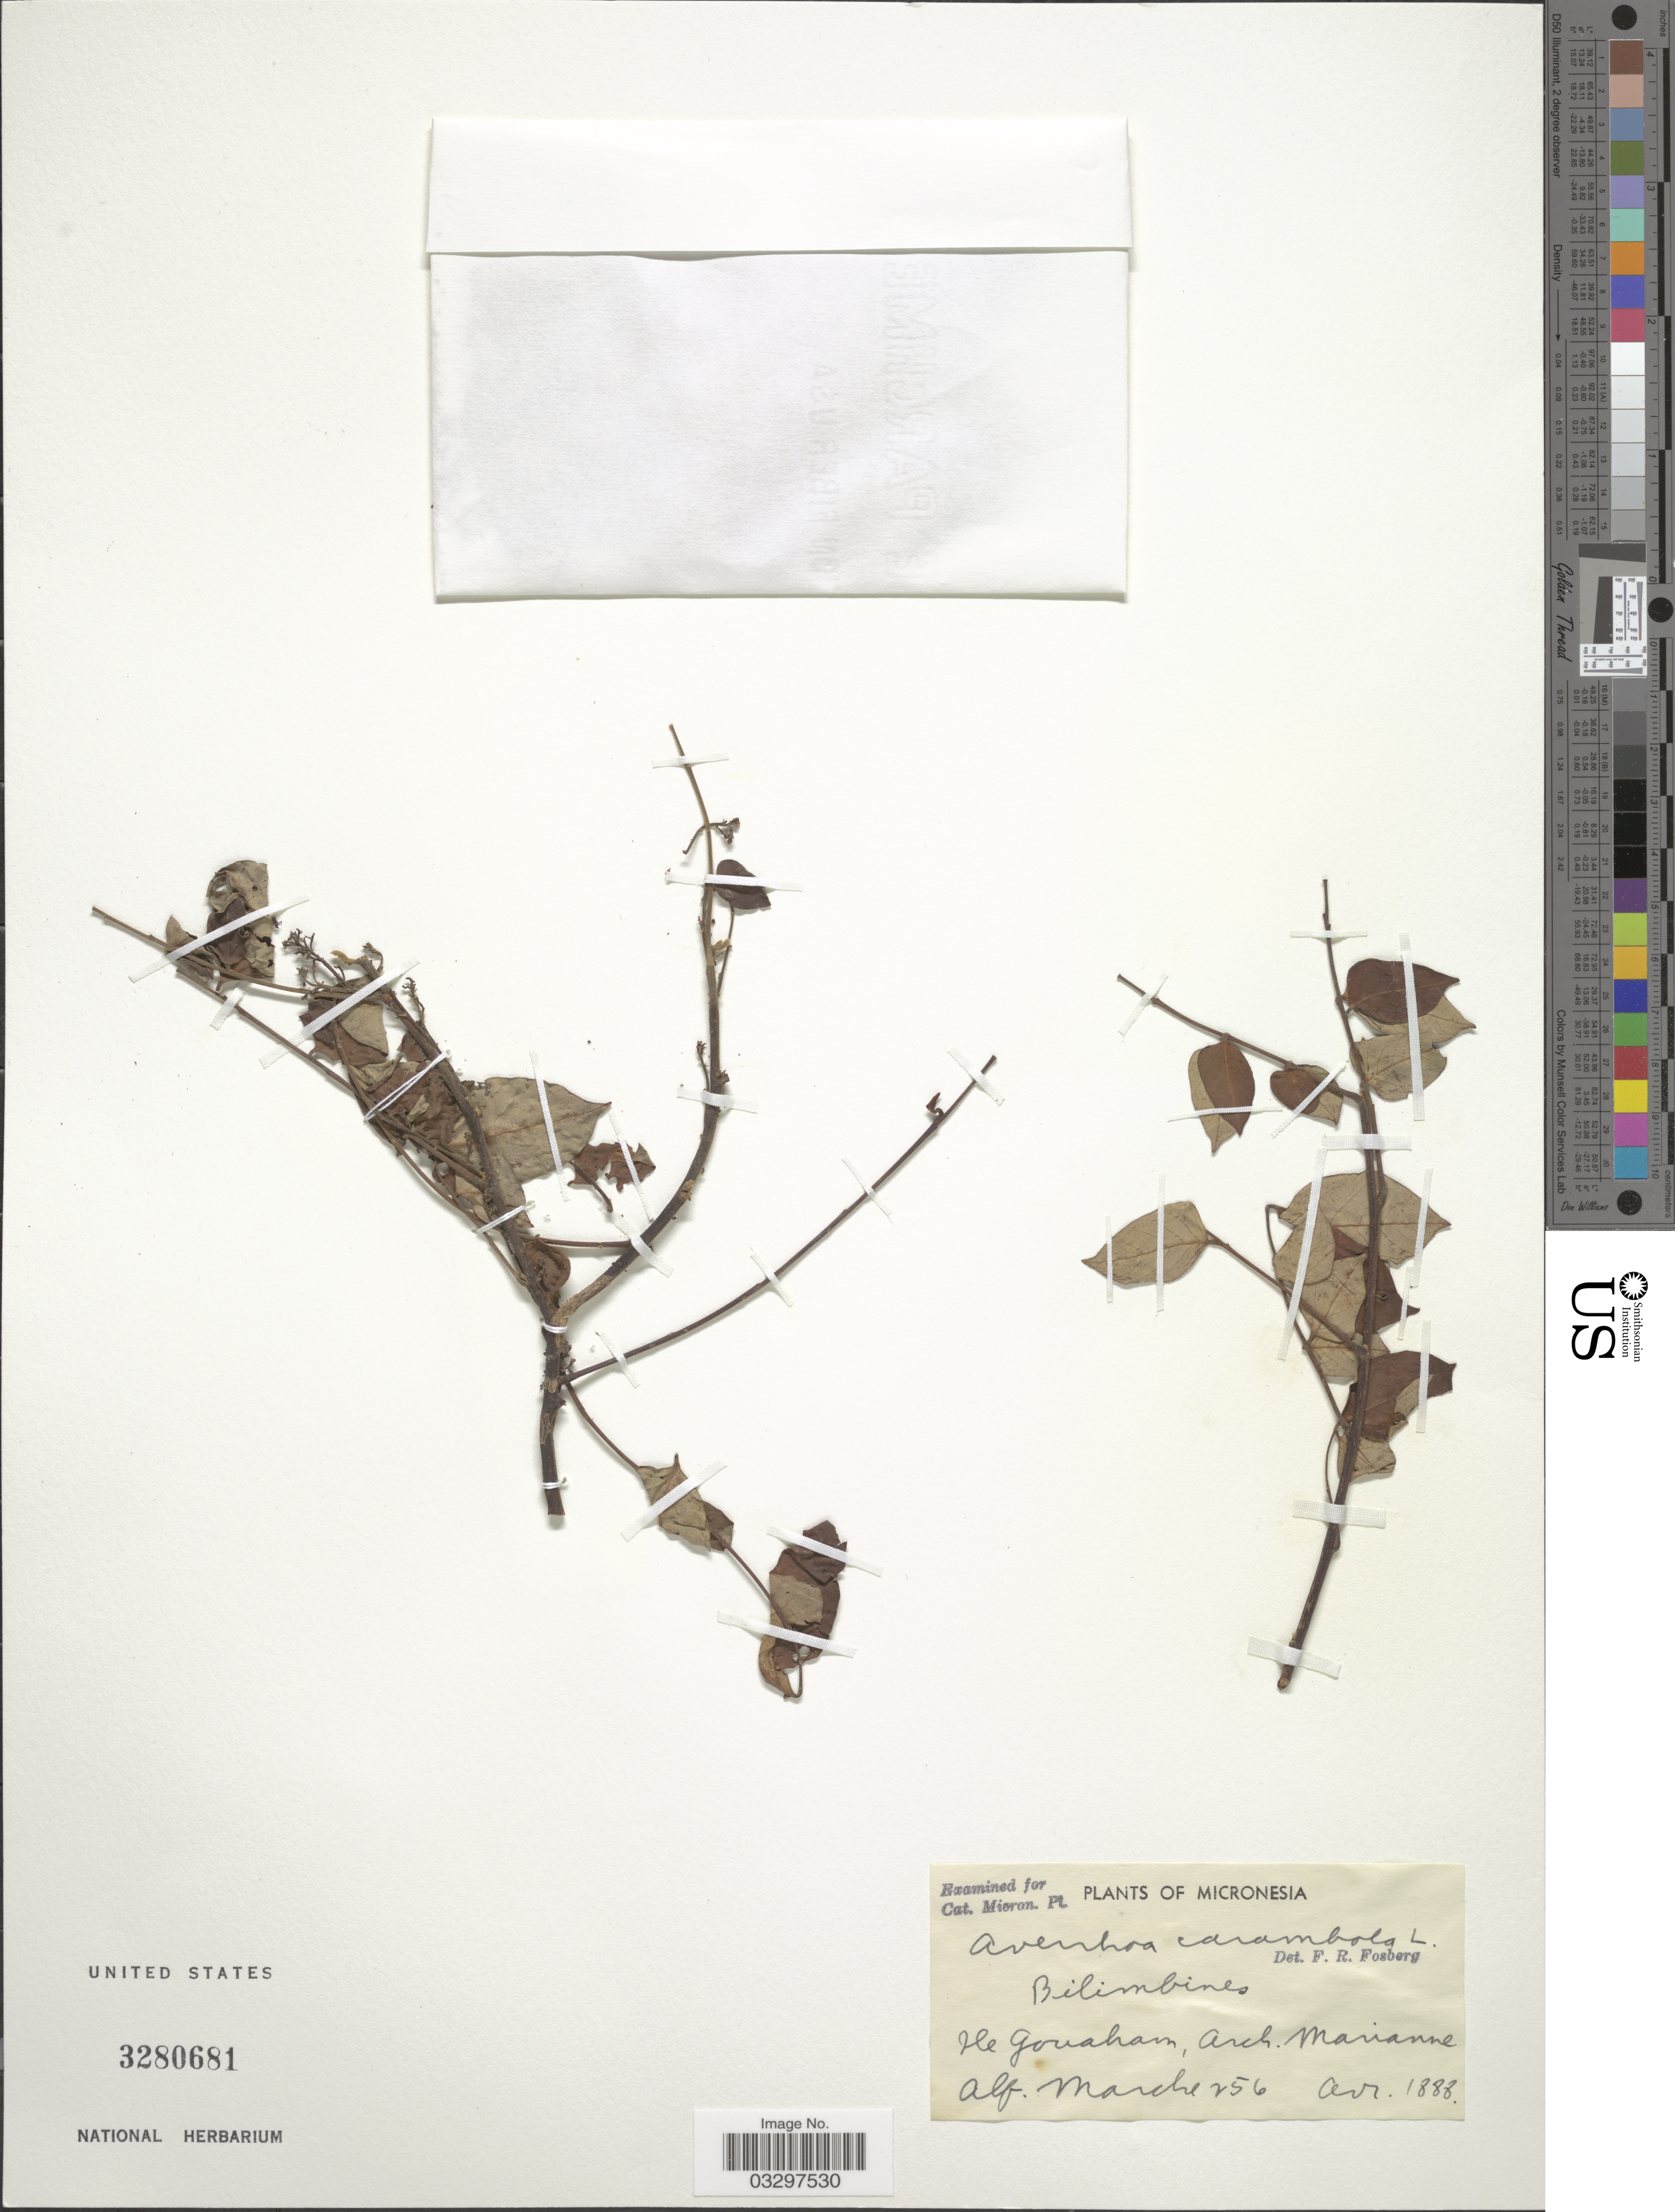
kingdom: Plantae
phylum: Tracheophyta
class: Magnoliopsida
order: Oxalidales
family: Oxalidaceae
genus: Averrhoa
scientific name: Averrhoa carambola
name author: L.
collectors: A. Marche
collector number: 256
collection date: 1888-04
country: Guam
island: Guam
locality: Ile Gouaham, Arch. Marianne.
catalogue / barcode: US 3280681